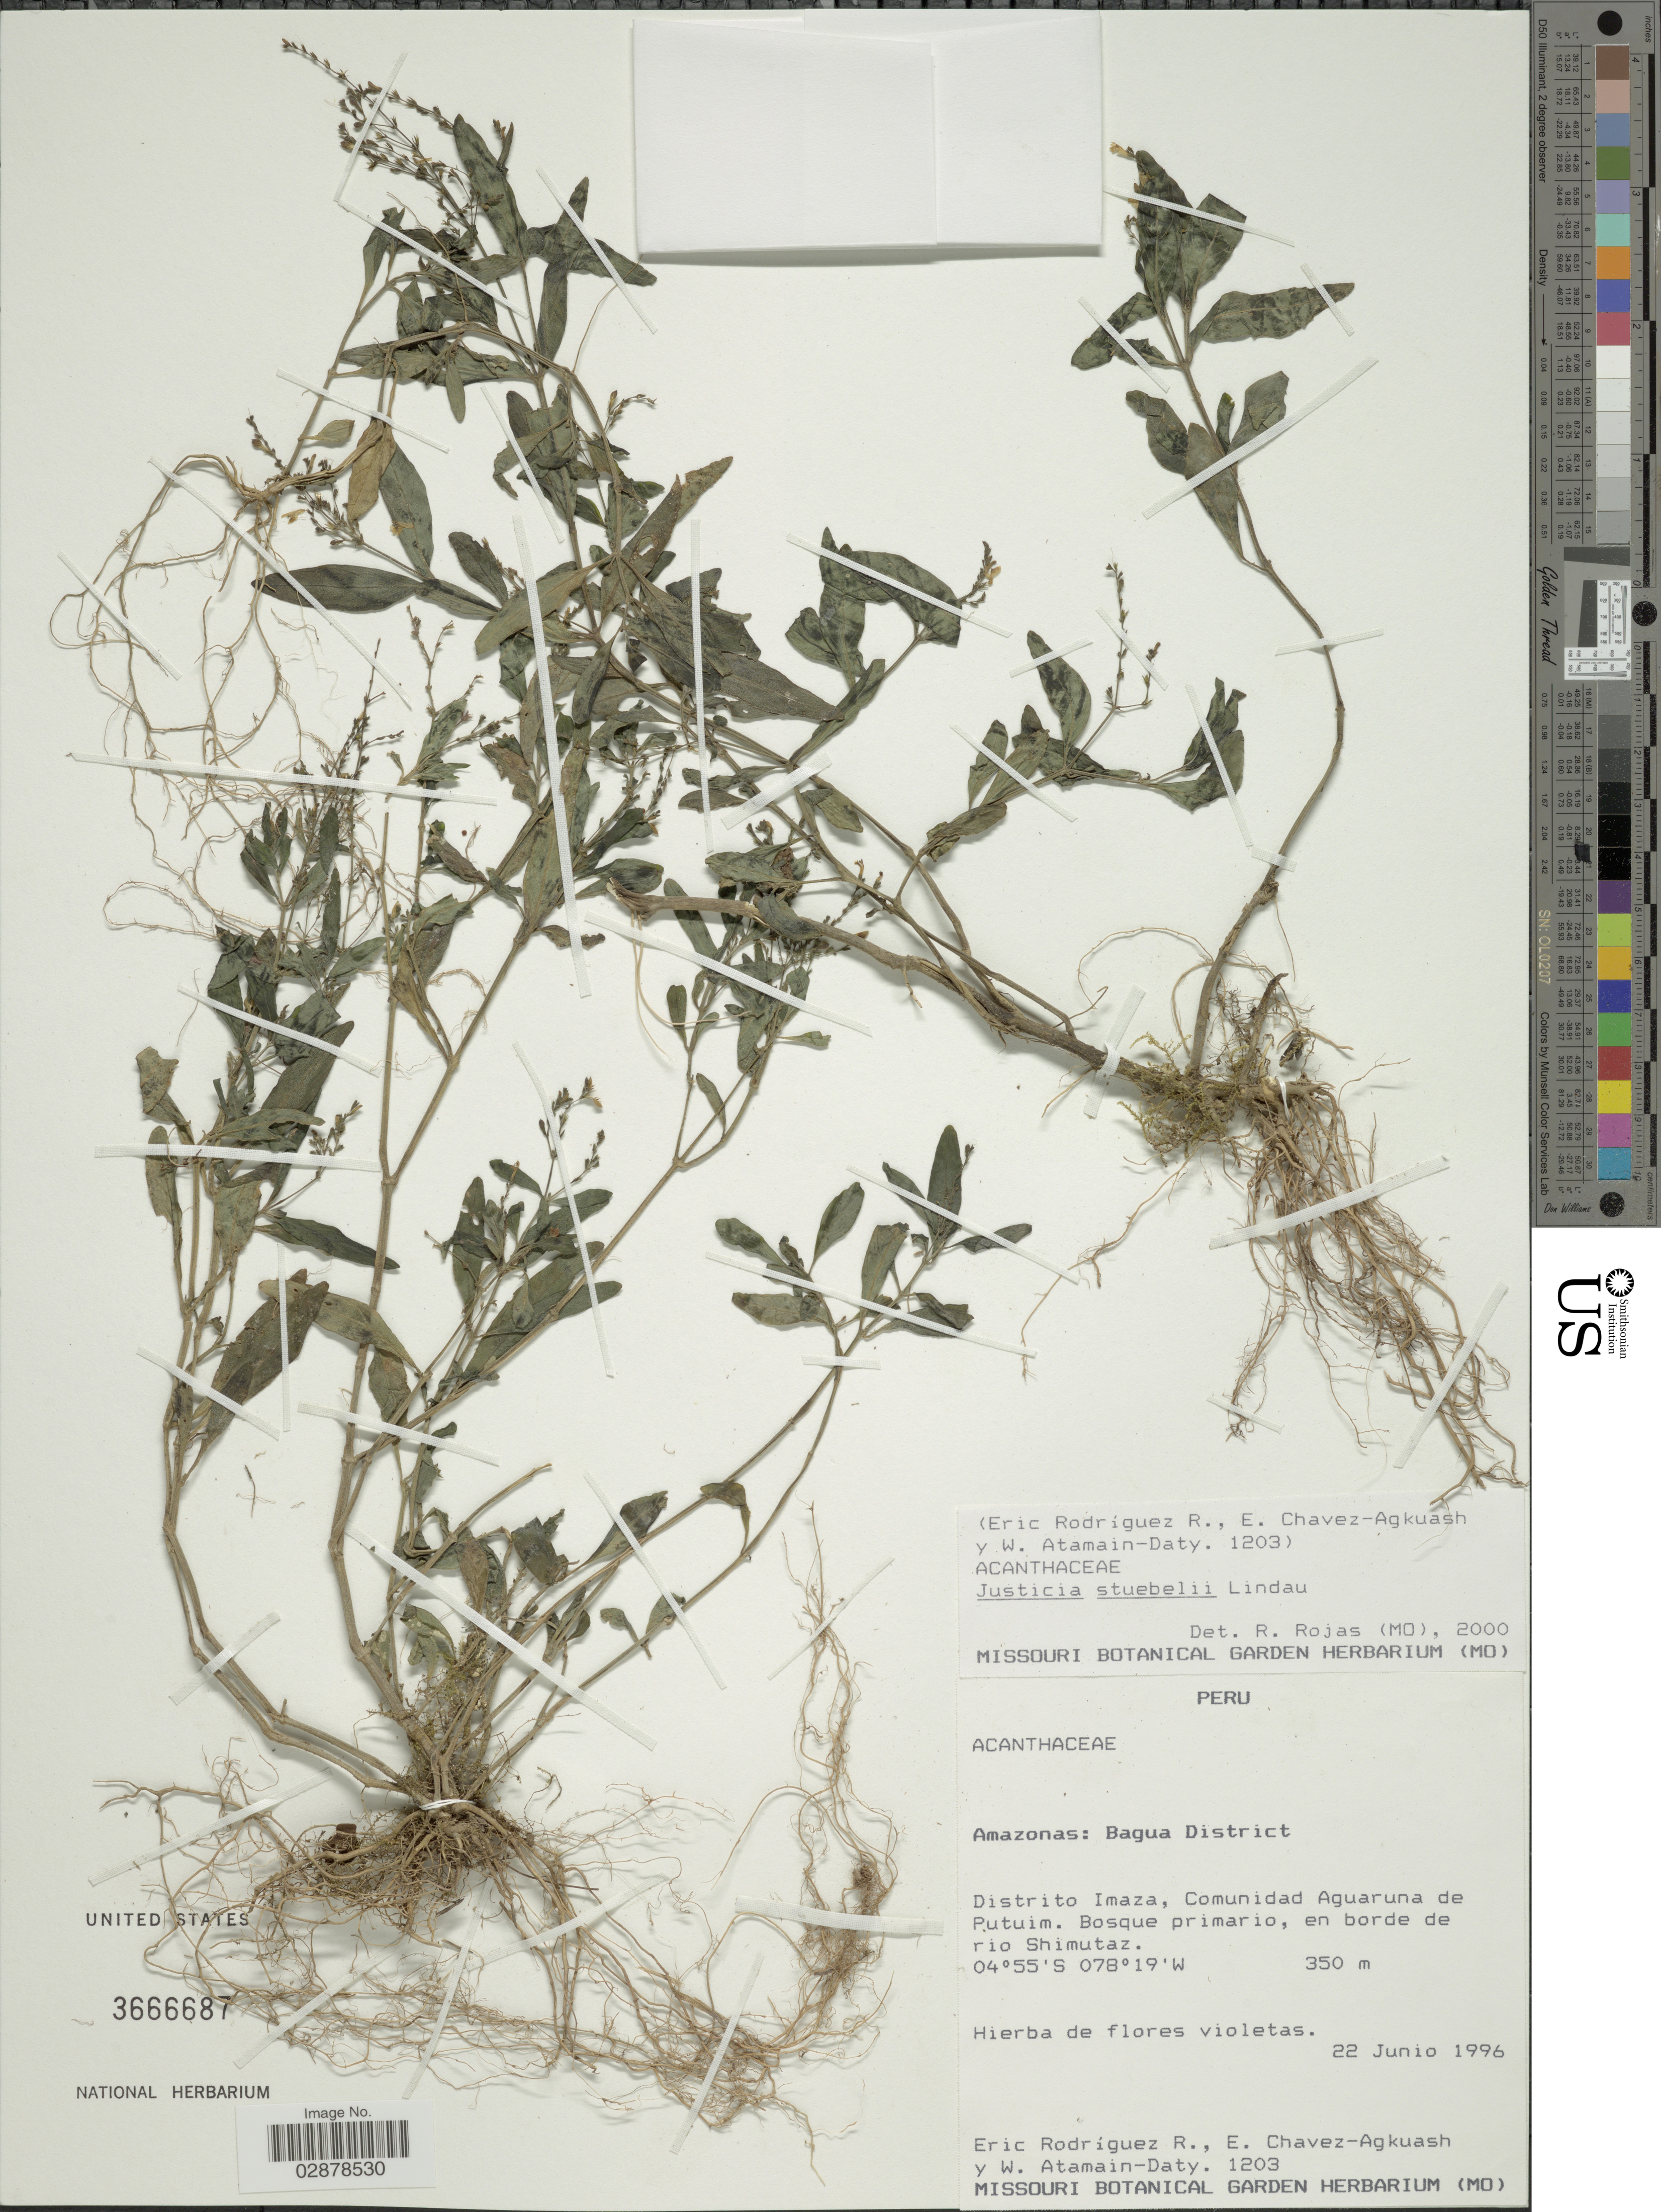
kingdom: Plantae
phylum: Tracheophyta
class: Magnoliopsida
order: Lamiales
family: Acanthaceae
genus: Justicia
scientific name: Justicia comata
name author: (L.) Lam.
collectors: E. F. Rodrignez R., E. Chavez-Agkuash & W. Atamain-Daty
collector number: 1203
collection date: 1996-06-22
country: Peru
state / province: Amazonas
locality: Bagua District. Distrito Imaza, Comunidad Aguaruna de Putuim. Bosque primario, en borde de rio Shimutaz.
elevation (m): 350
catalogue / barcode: US 3666687